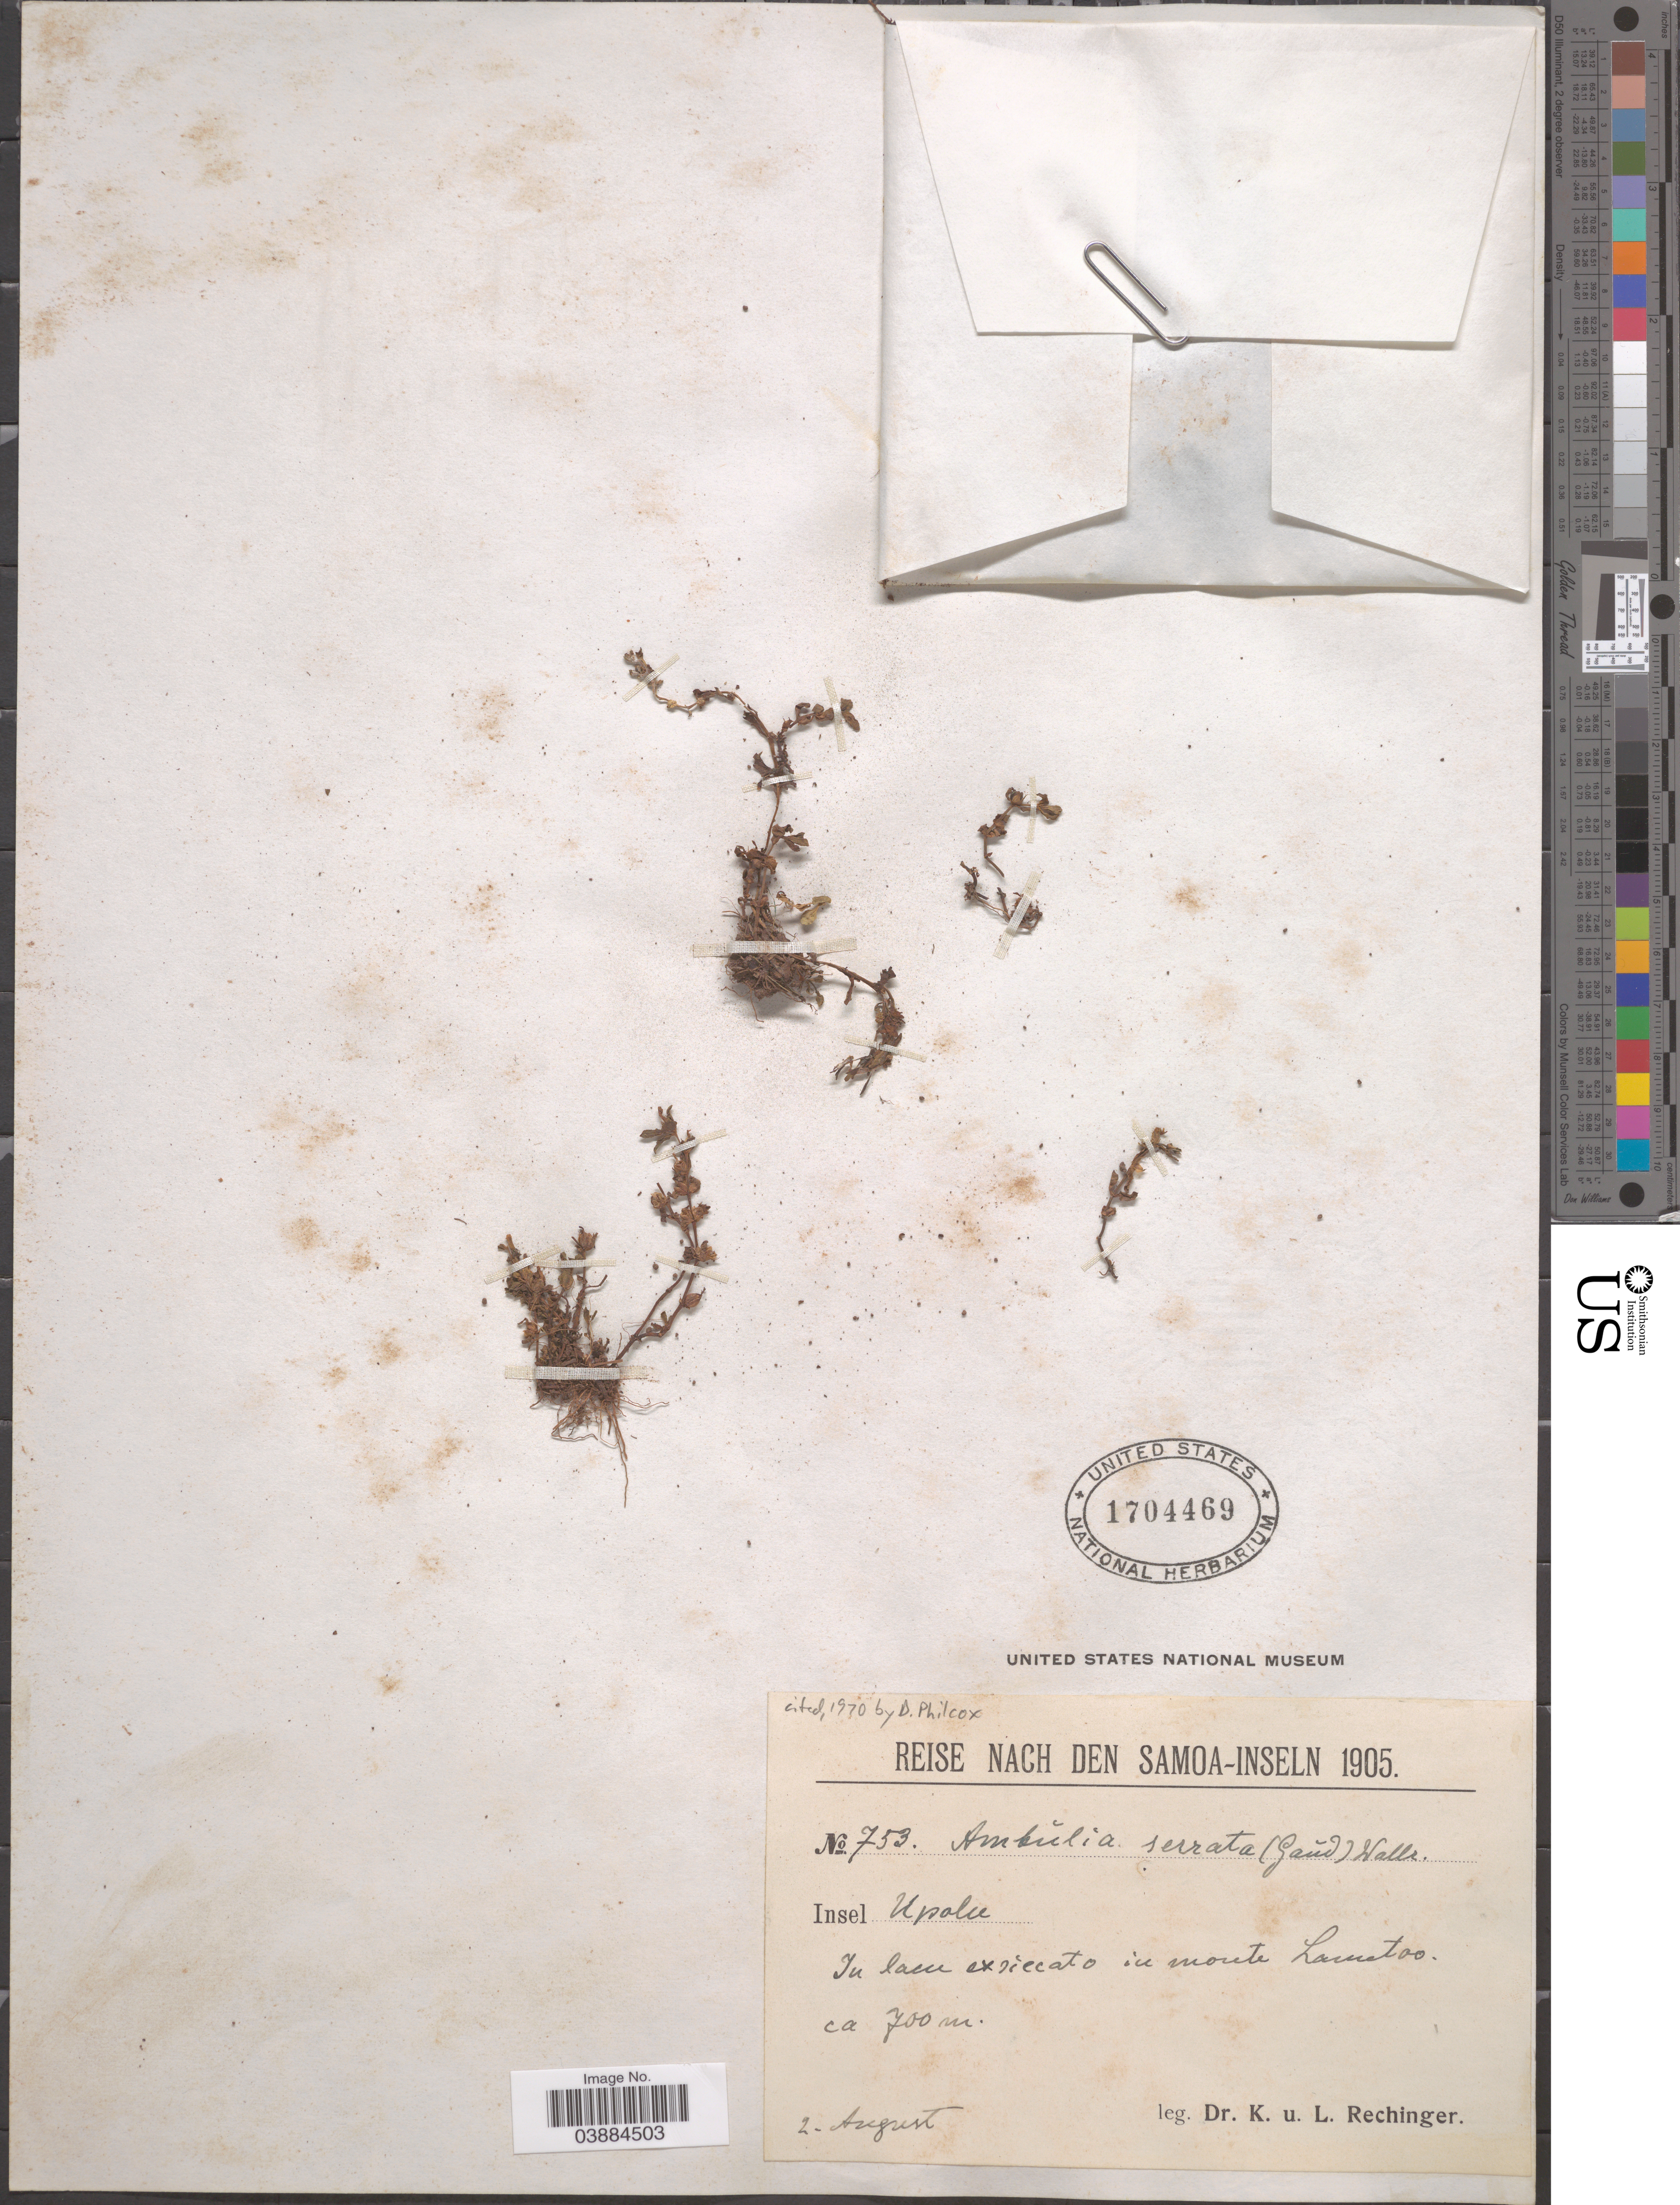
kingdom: Plantae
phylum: Tracheophyta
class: Magnoliopsida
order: Lamiales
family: Plantaginaceae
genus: Limnophila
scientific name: Limnophila fragrans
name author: Seem.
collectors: K. Rechinger & L. Rechinger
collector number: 753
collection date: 1905-08-02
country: Samoa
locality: Samoa-Inseln. Insel Upolu. In lacu exsiccato in monte Lamatos.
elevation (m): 700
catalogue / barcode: US 1704469